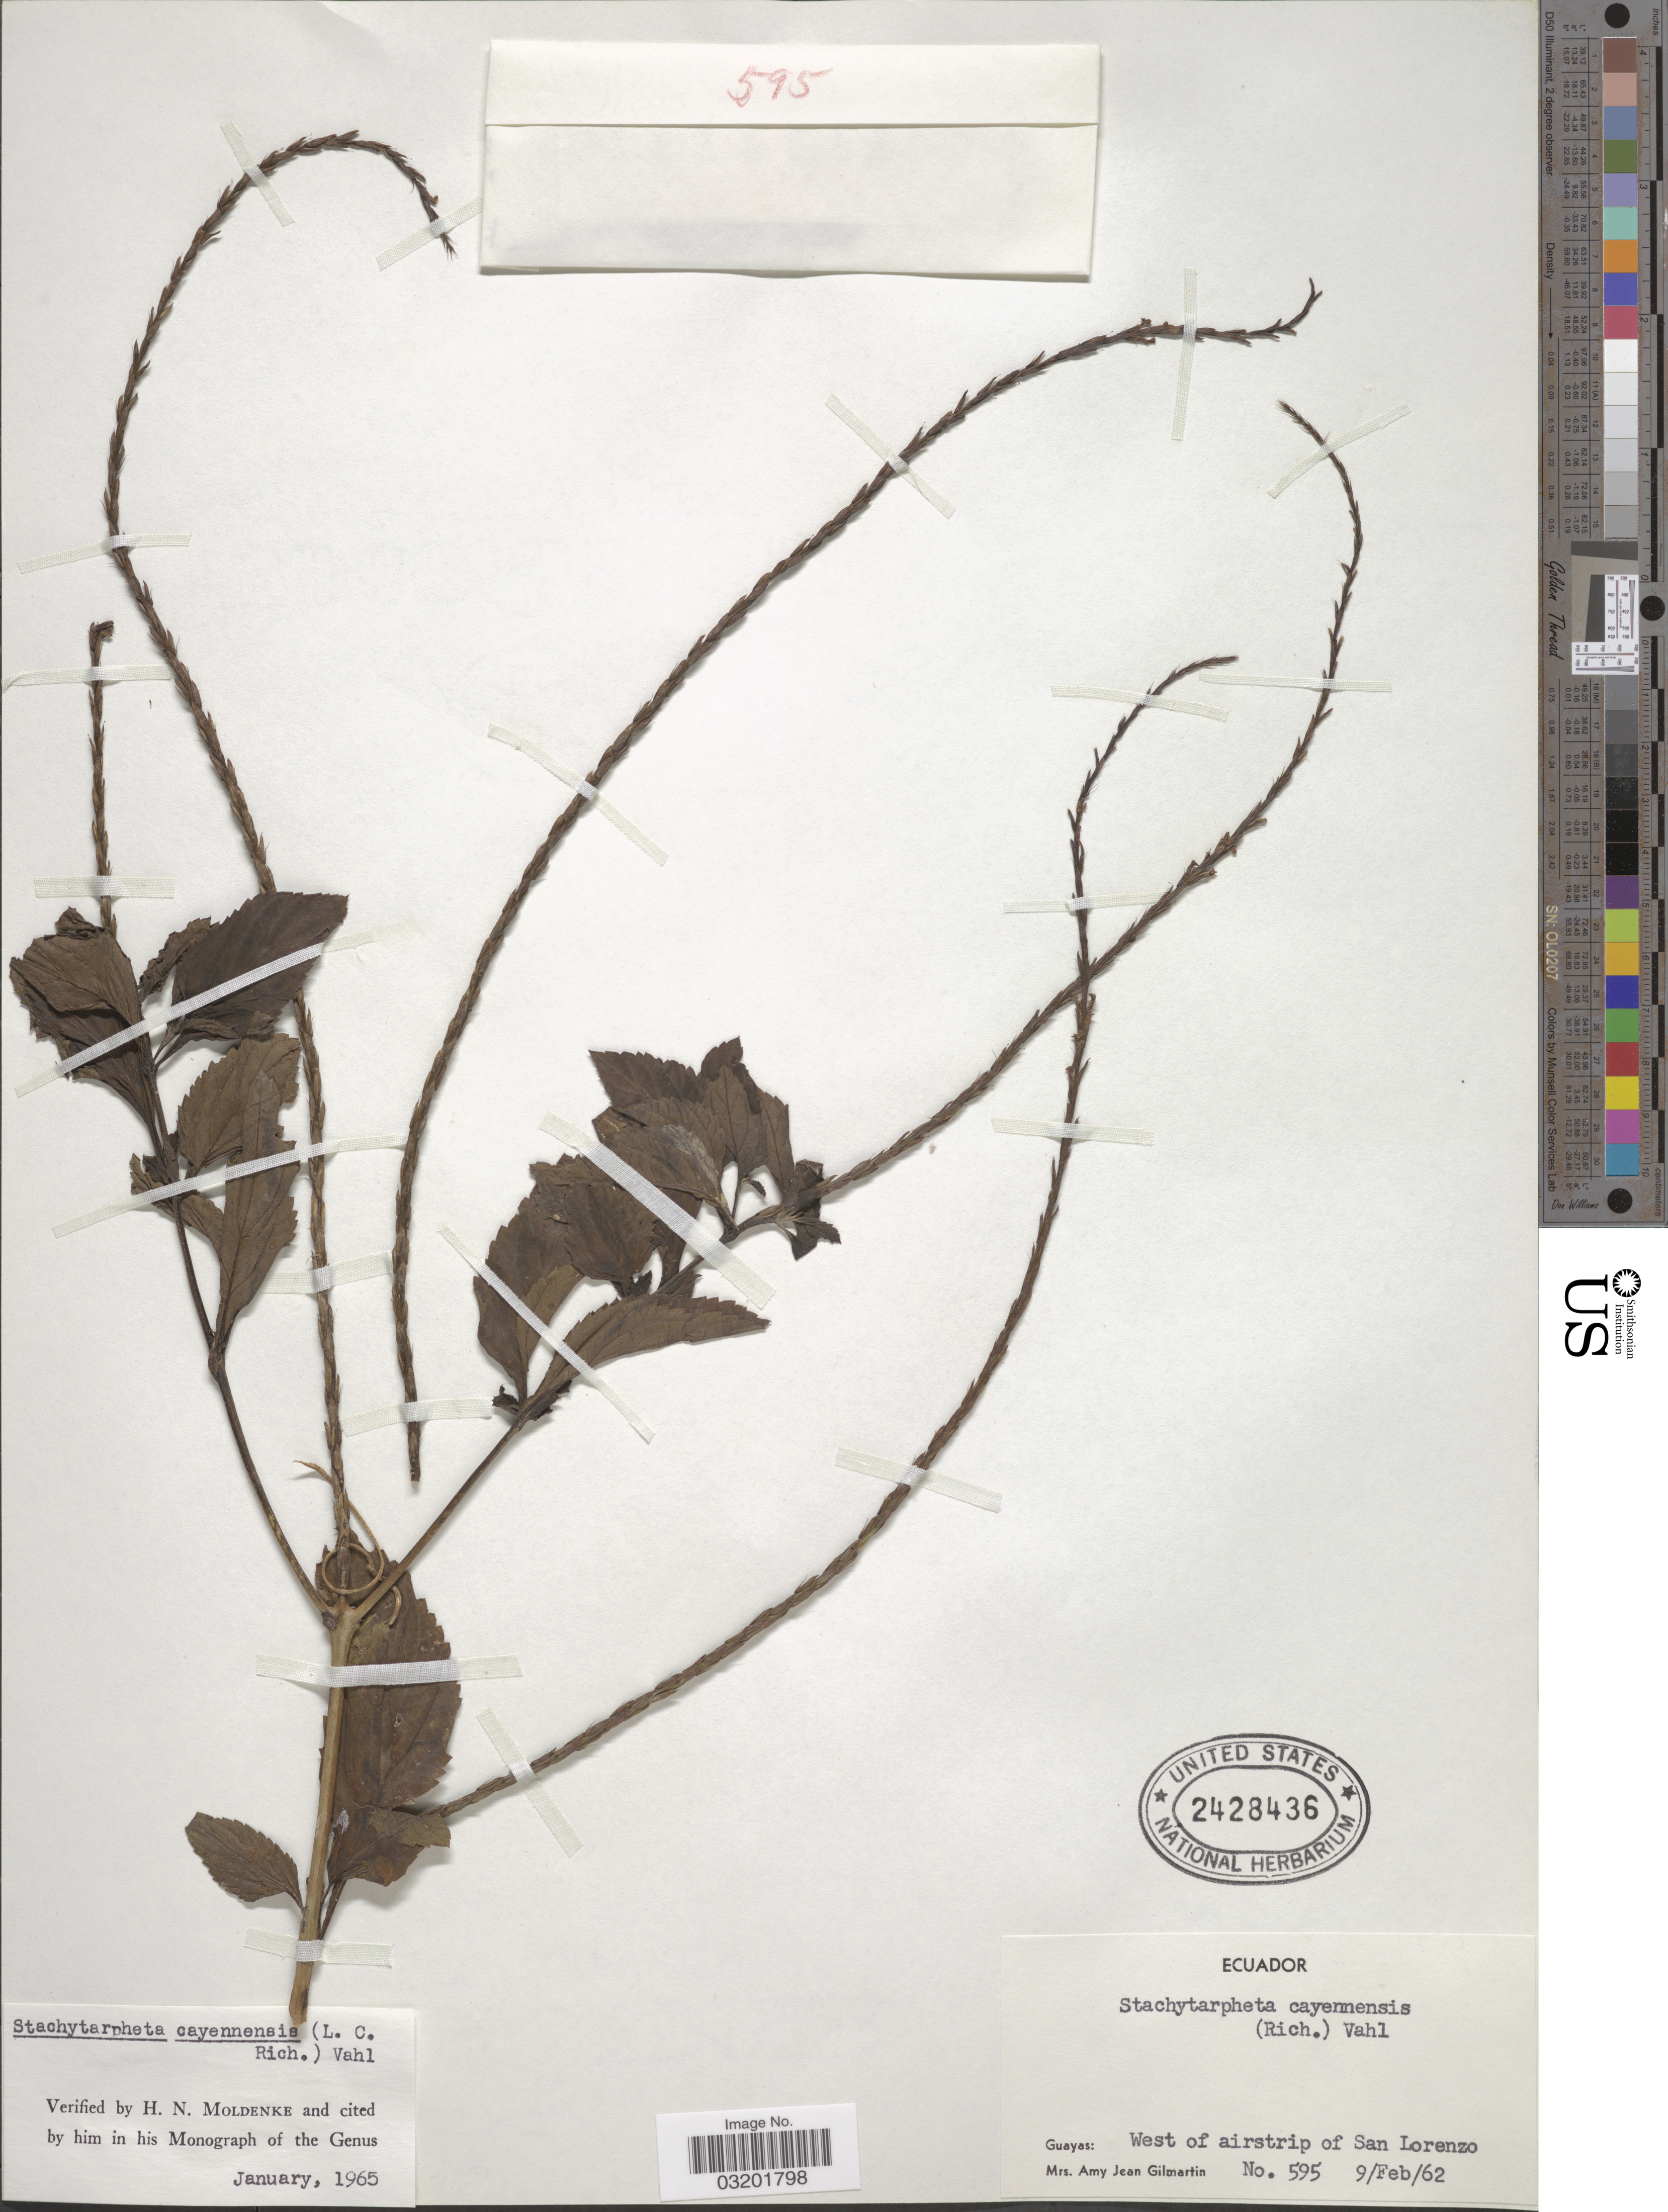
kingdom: Plantae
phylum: Tracheophyta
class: Magnoliopsida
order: Lamiales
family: Verbenaceae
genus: Stachytarpheta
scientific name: Stachytarpheta cayennensis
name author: (Rich.) Vahl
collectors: A. J. Gilmartin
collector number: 595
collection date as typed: Transcribed d/m/y: 9/2/62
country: Ecuador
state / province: Guayas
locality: West of airstrip of San Lorenzo.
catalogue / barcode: US 2428436